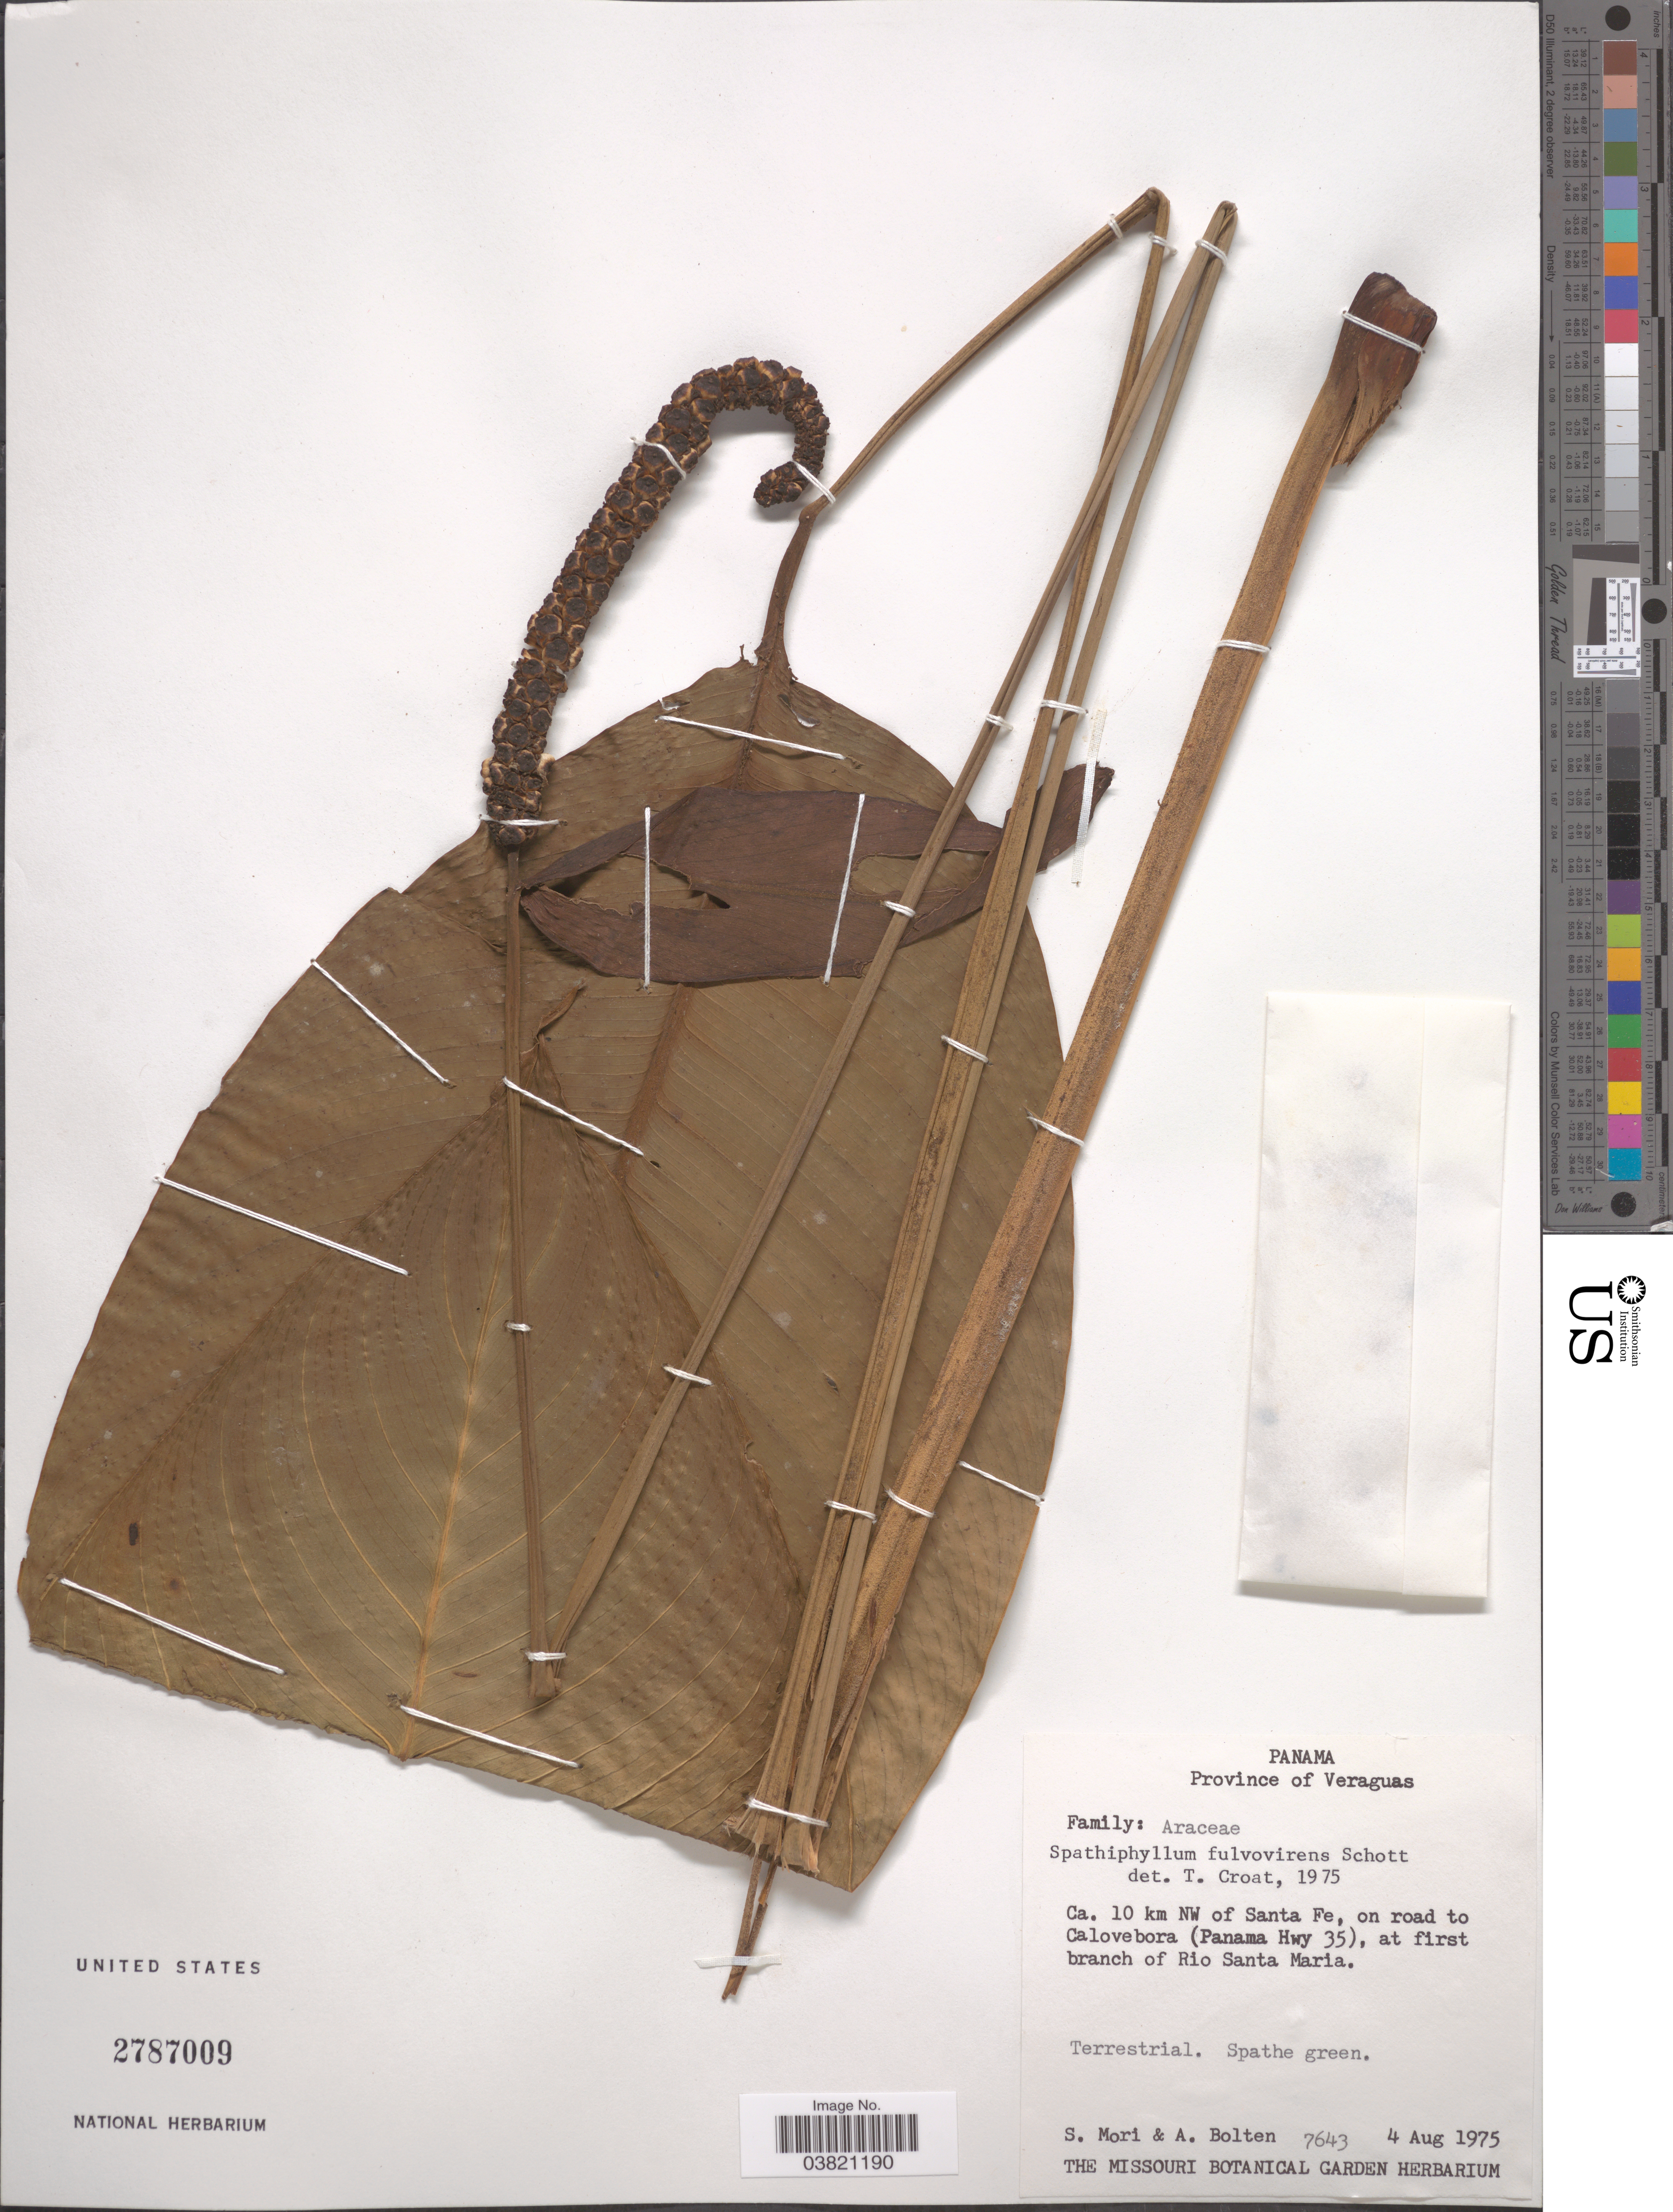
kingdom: Plantae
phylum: Tracheophyta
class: Liliopsida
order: Alismatales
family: Araceae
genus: Spathiphyllum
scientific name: Spathiphyllum fulvovirens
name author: Schott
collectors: S. Mori & A. Bolten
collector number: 7643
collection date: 1975-08-04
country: Panama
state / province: Veraguas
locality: Ca. 10 km NW of Santa Fe, on road to Calovebora (Panama Hwy 35), at first branch of Rio Santa Maria.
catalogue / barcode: US 2787009